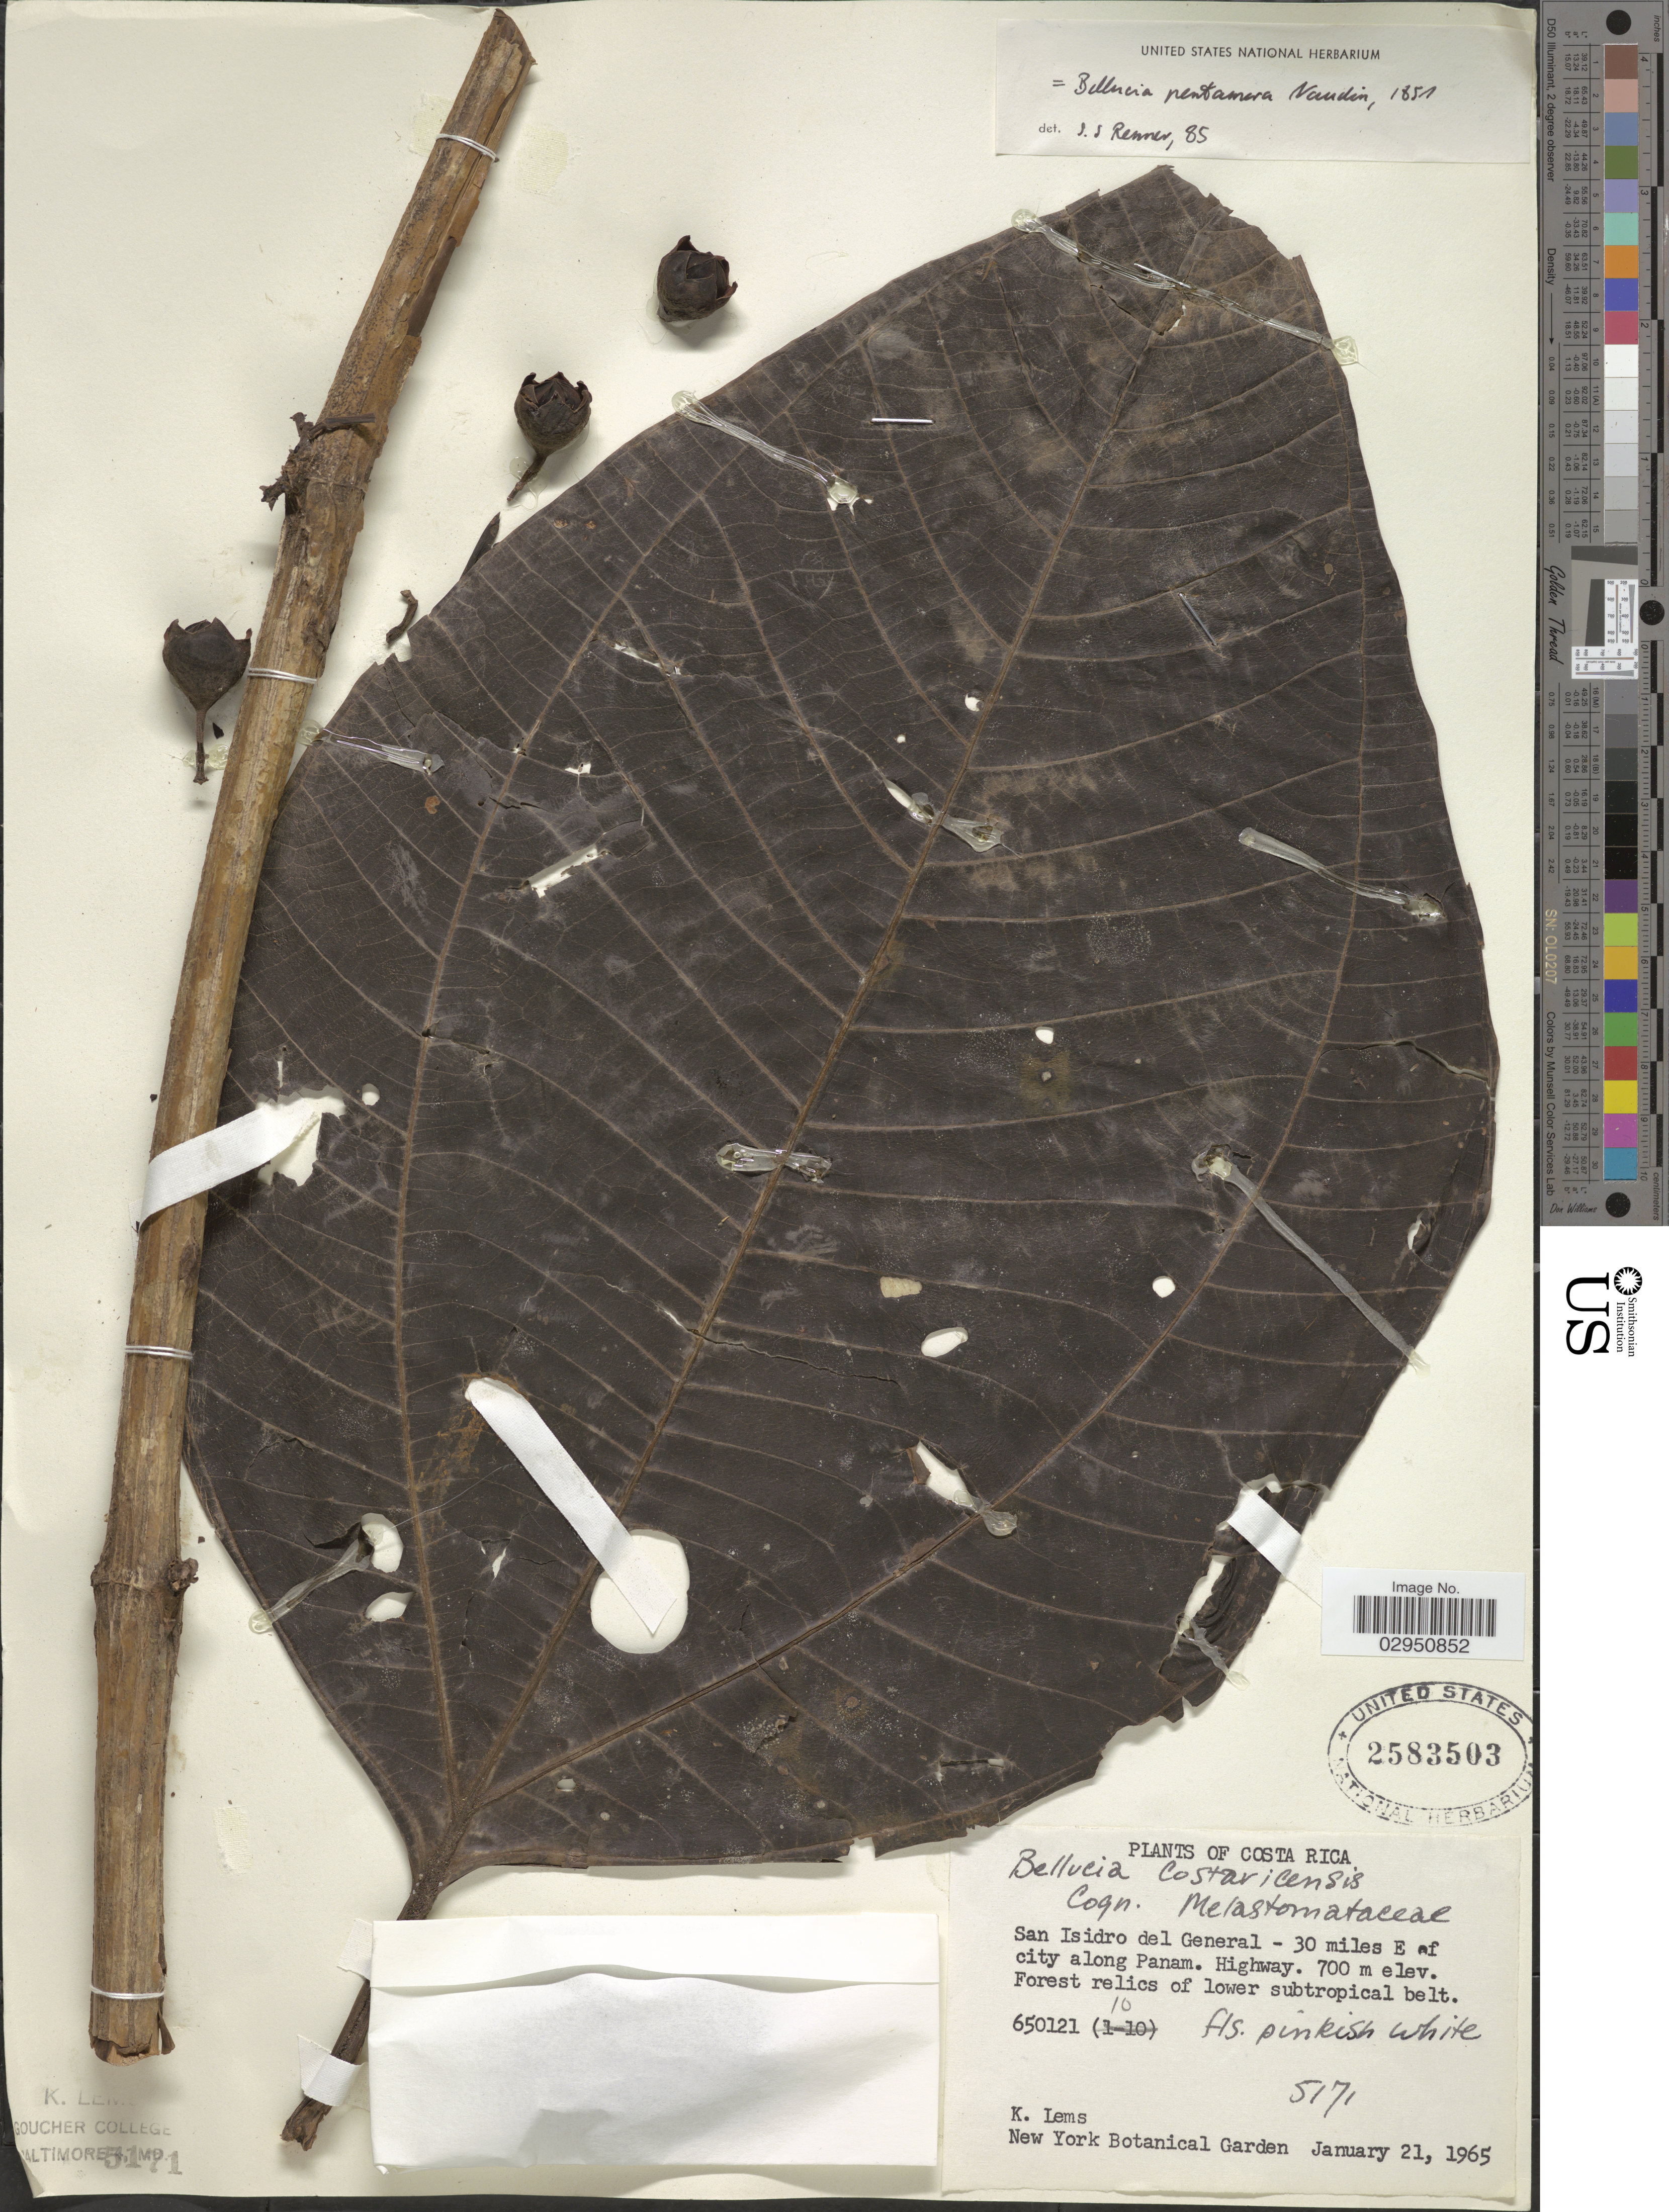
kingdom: Plantae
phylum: Tracheophyta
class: Magnoliopsida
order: Myrtales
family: Melastomataceae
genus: Bellucia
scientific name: Bellucia pentamera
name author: Naudin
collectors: K. Lems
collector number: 5171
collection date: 1965-01-21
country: Costa Rica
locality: San Isidro del General - 30 miles E of citya along Panam Highway.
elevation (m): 700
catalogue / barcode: US 2583503